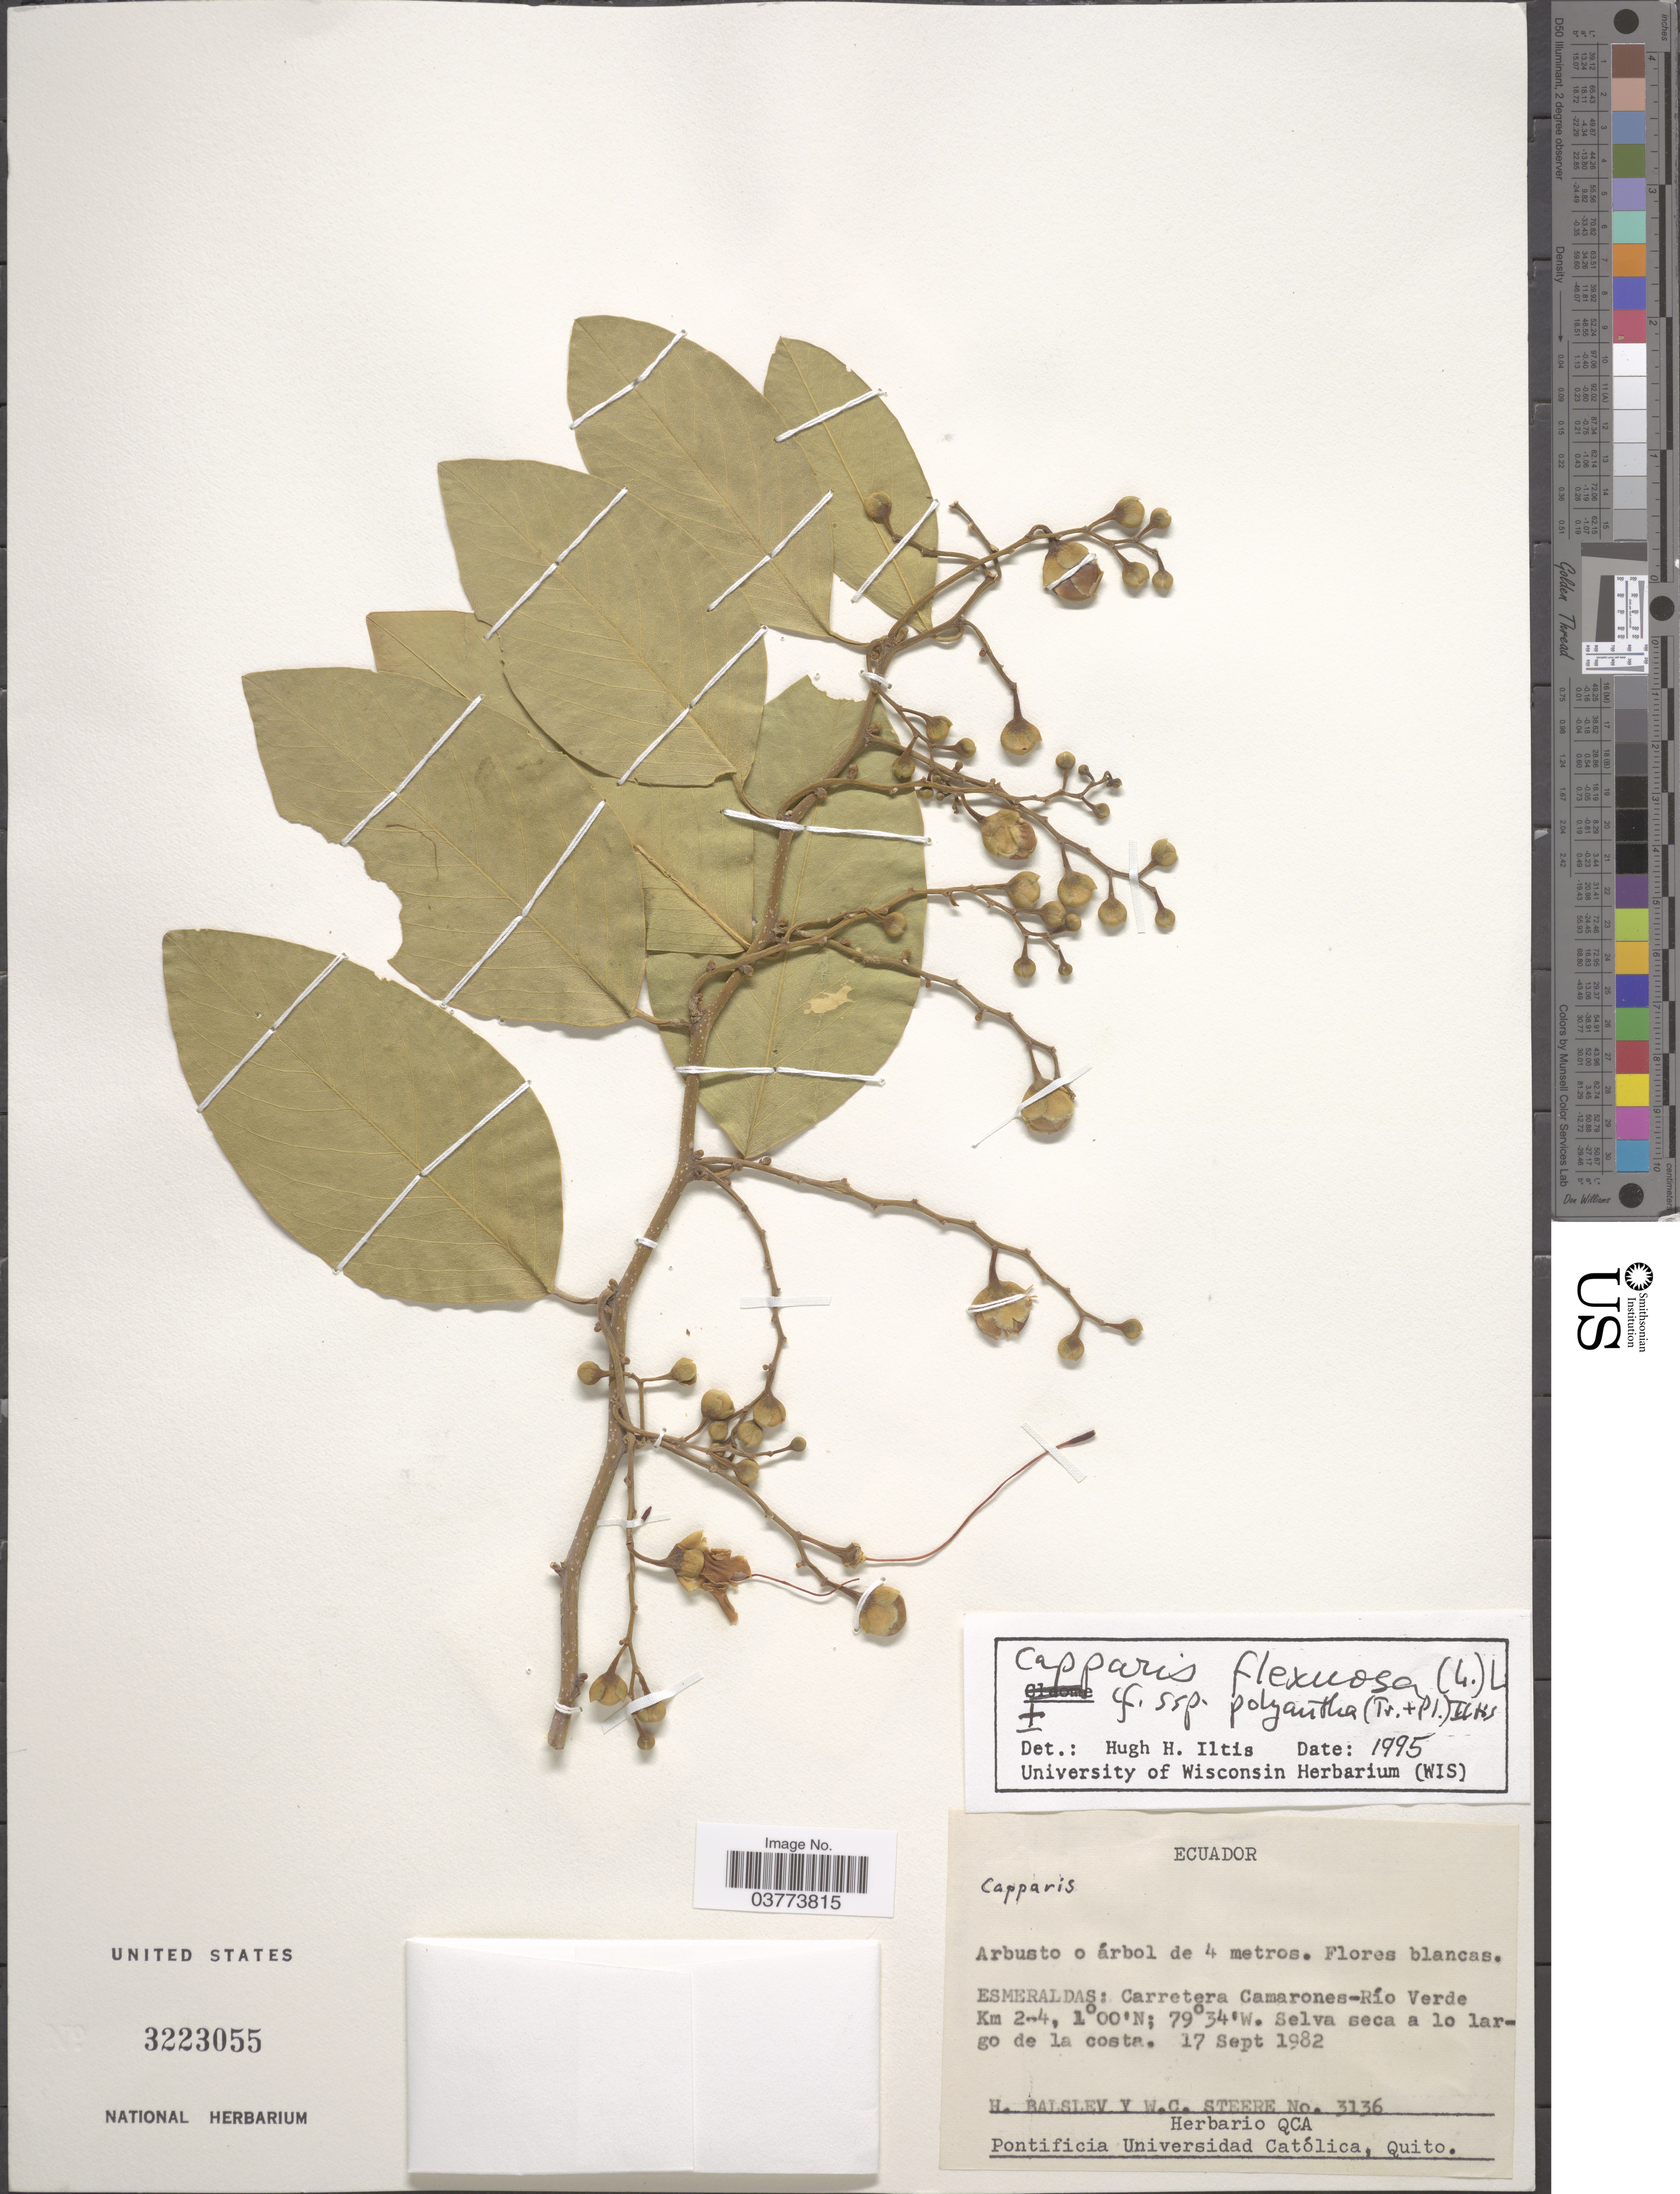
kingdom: Plantae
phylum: Tracheophyta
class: Magnoliopsida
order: Brassicales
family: Capparaceae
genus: Cynophalla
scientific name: Cynophalla flexuosa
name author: (L.) J. Presl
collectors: H. Balslev & W. C. Steere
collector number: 3136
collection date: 1982-09-17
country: Ecuador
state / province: Esmeraldas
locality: Carretera Camarones-Río Verde Km 2-4.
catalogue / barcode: US 3223055